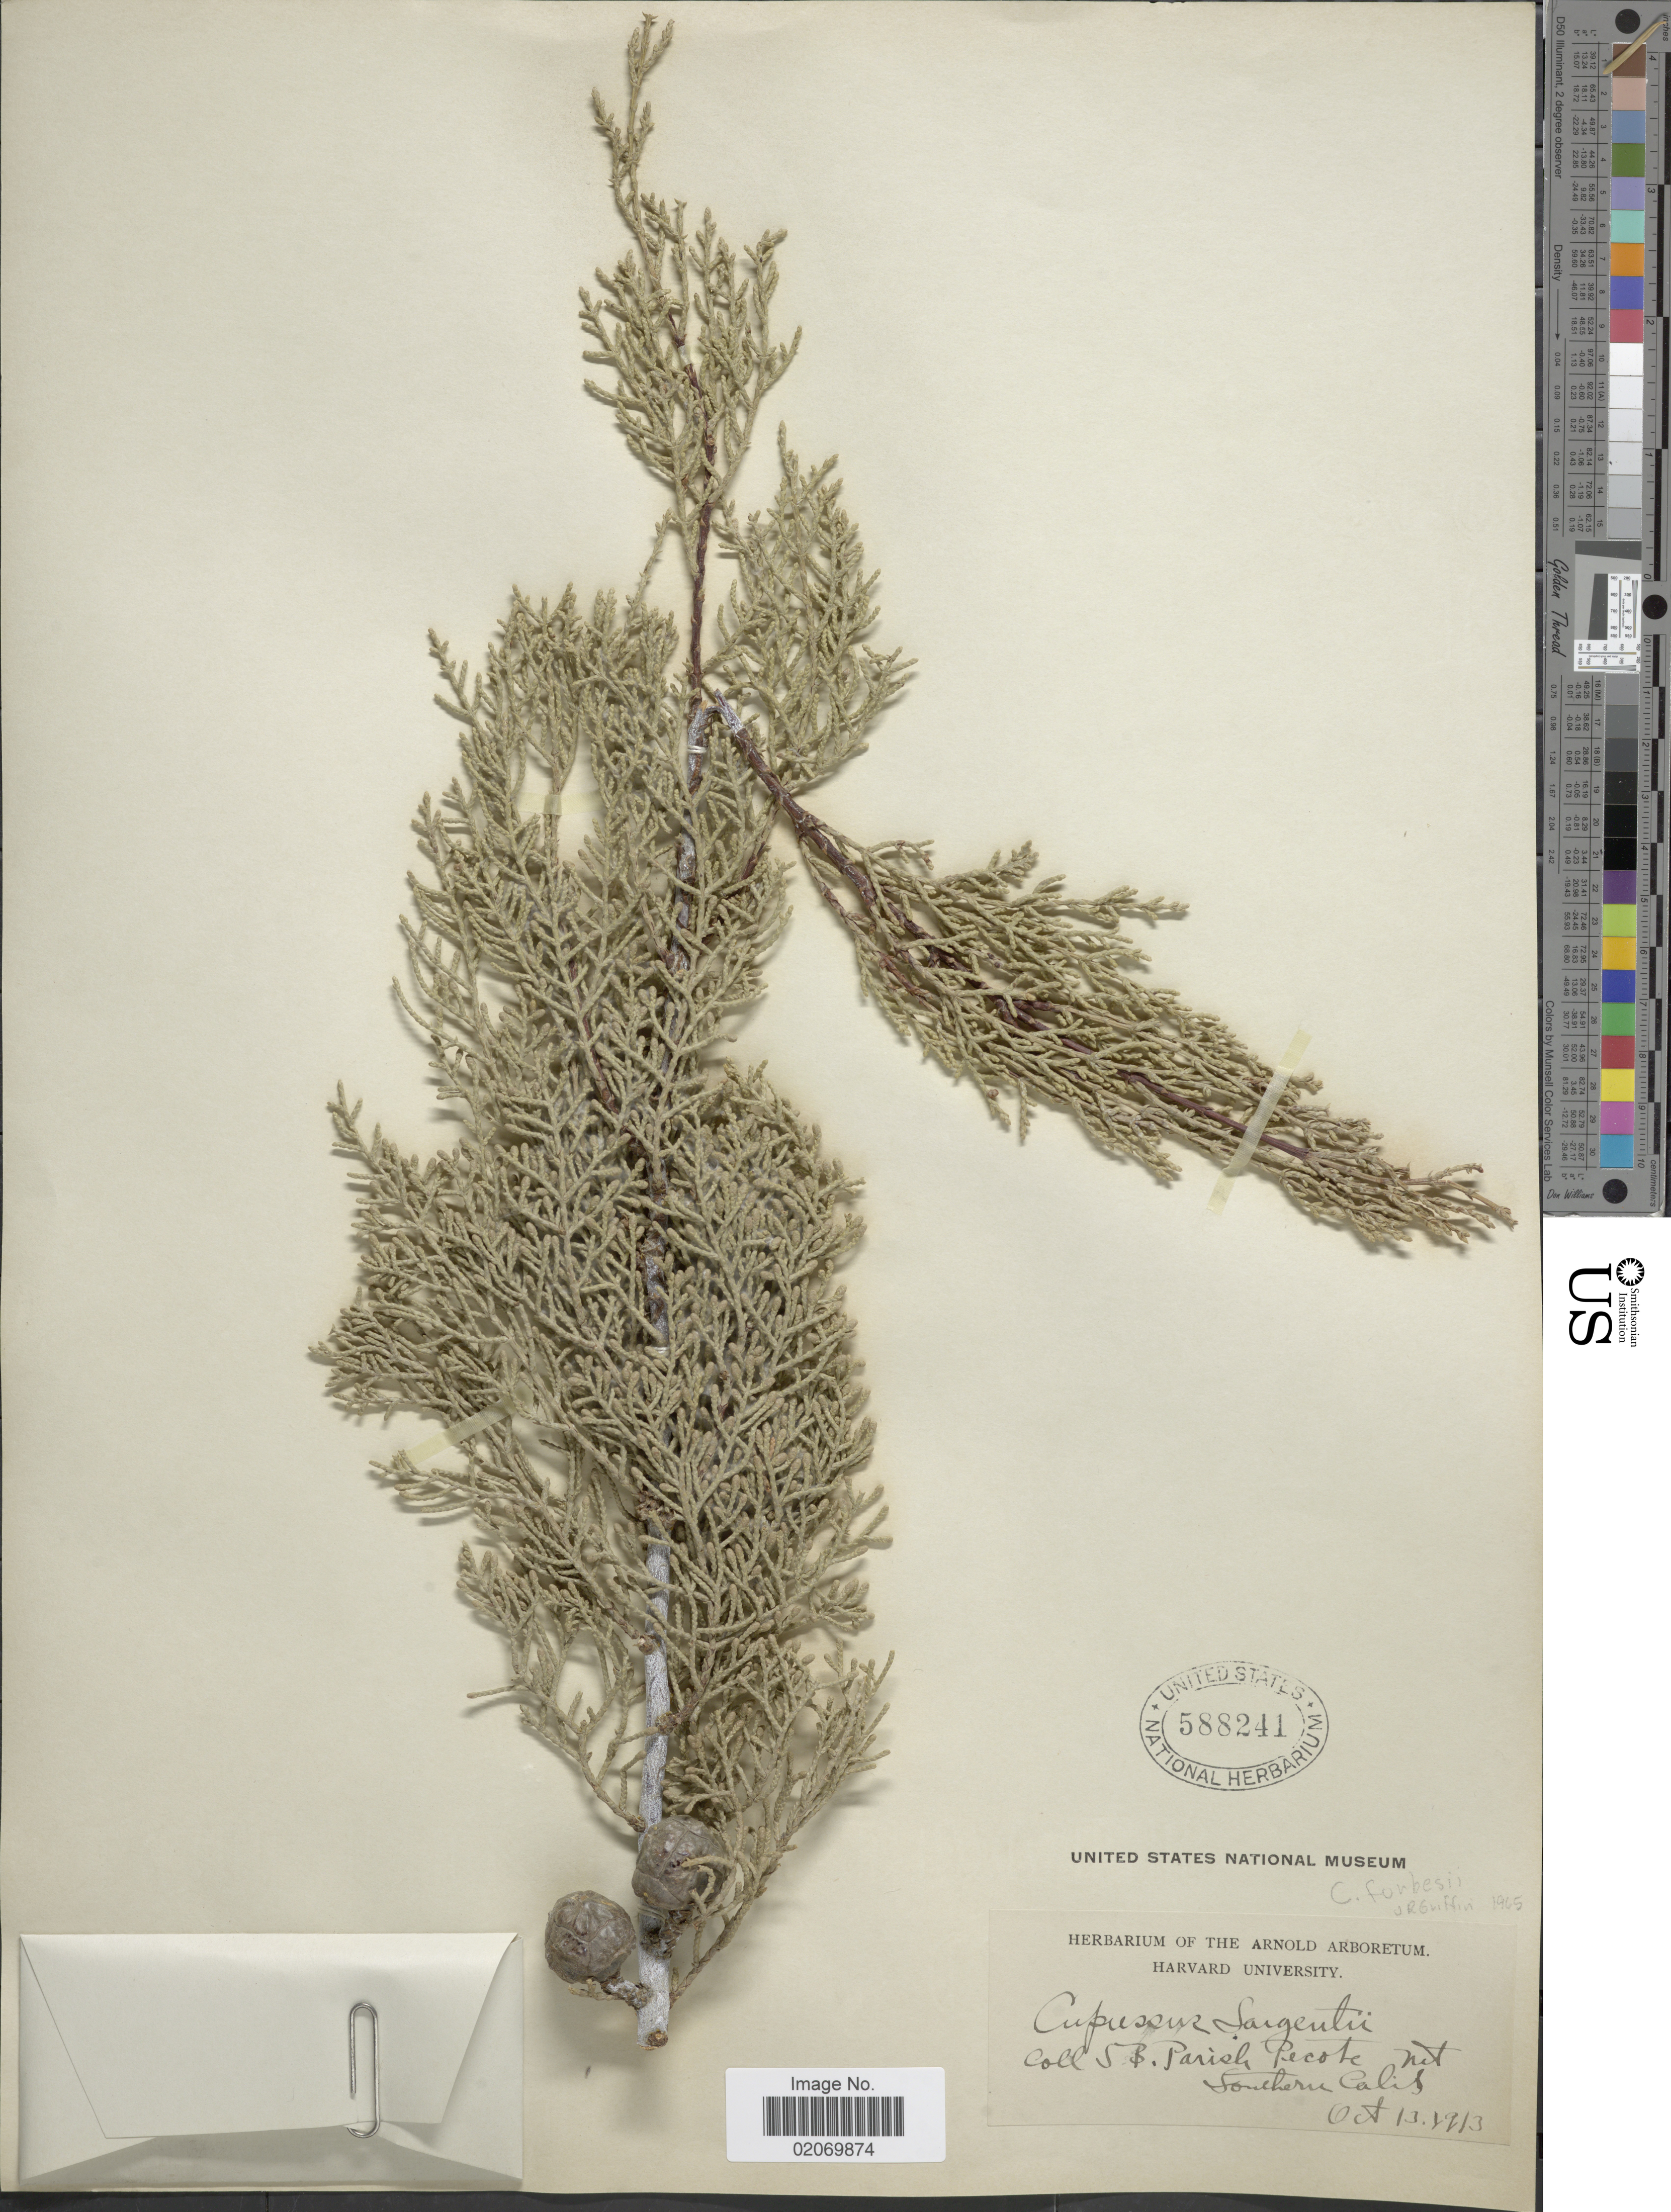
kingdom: Plantae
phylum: Tracheophyta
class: Pinopsida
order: Pinales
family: Cupressaceae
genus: Hesperocyparis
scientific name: Hesperocyparis forbesii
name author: (Jeps.) Bartel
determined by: (US) Smithsonian Institution - National Museum of Natural History - Department of Botany (UNITED STATES)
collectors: S. B. Parish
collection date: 1913-10-13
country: United States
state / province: California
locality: Pecote Mts, Southern Calif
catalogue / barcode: US 588241